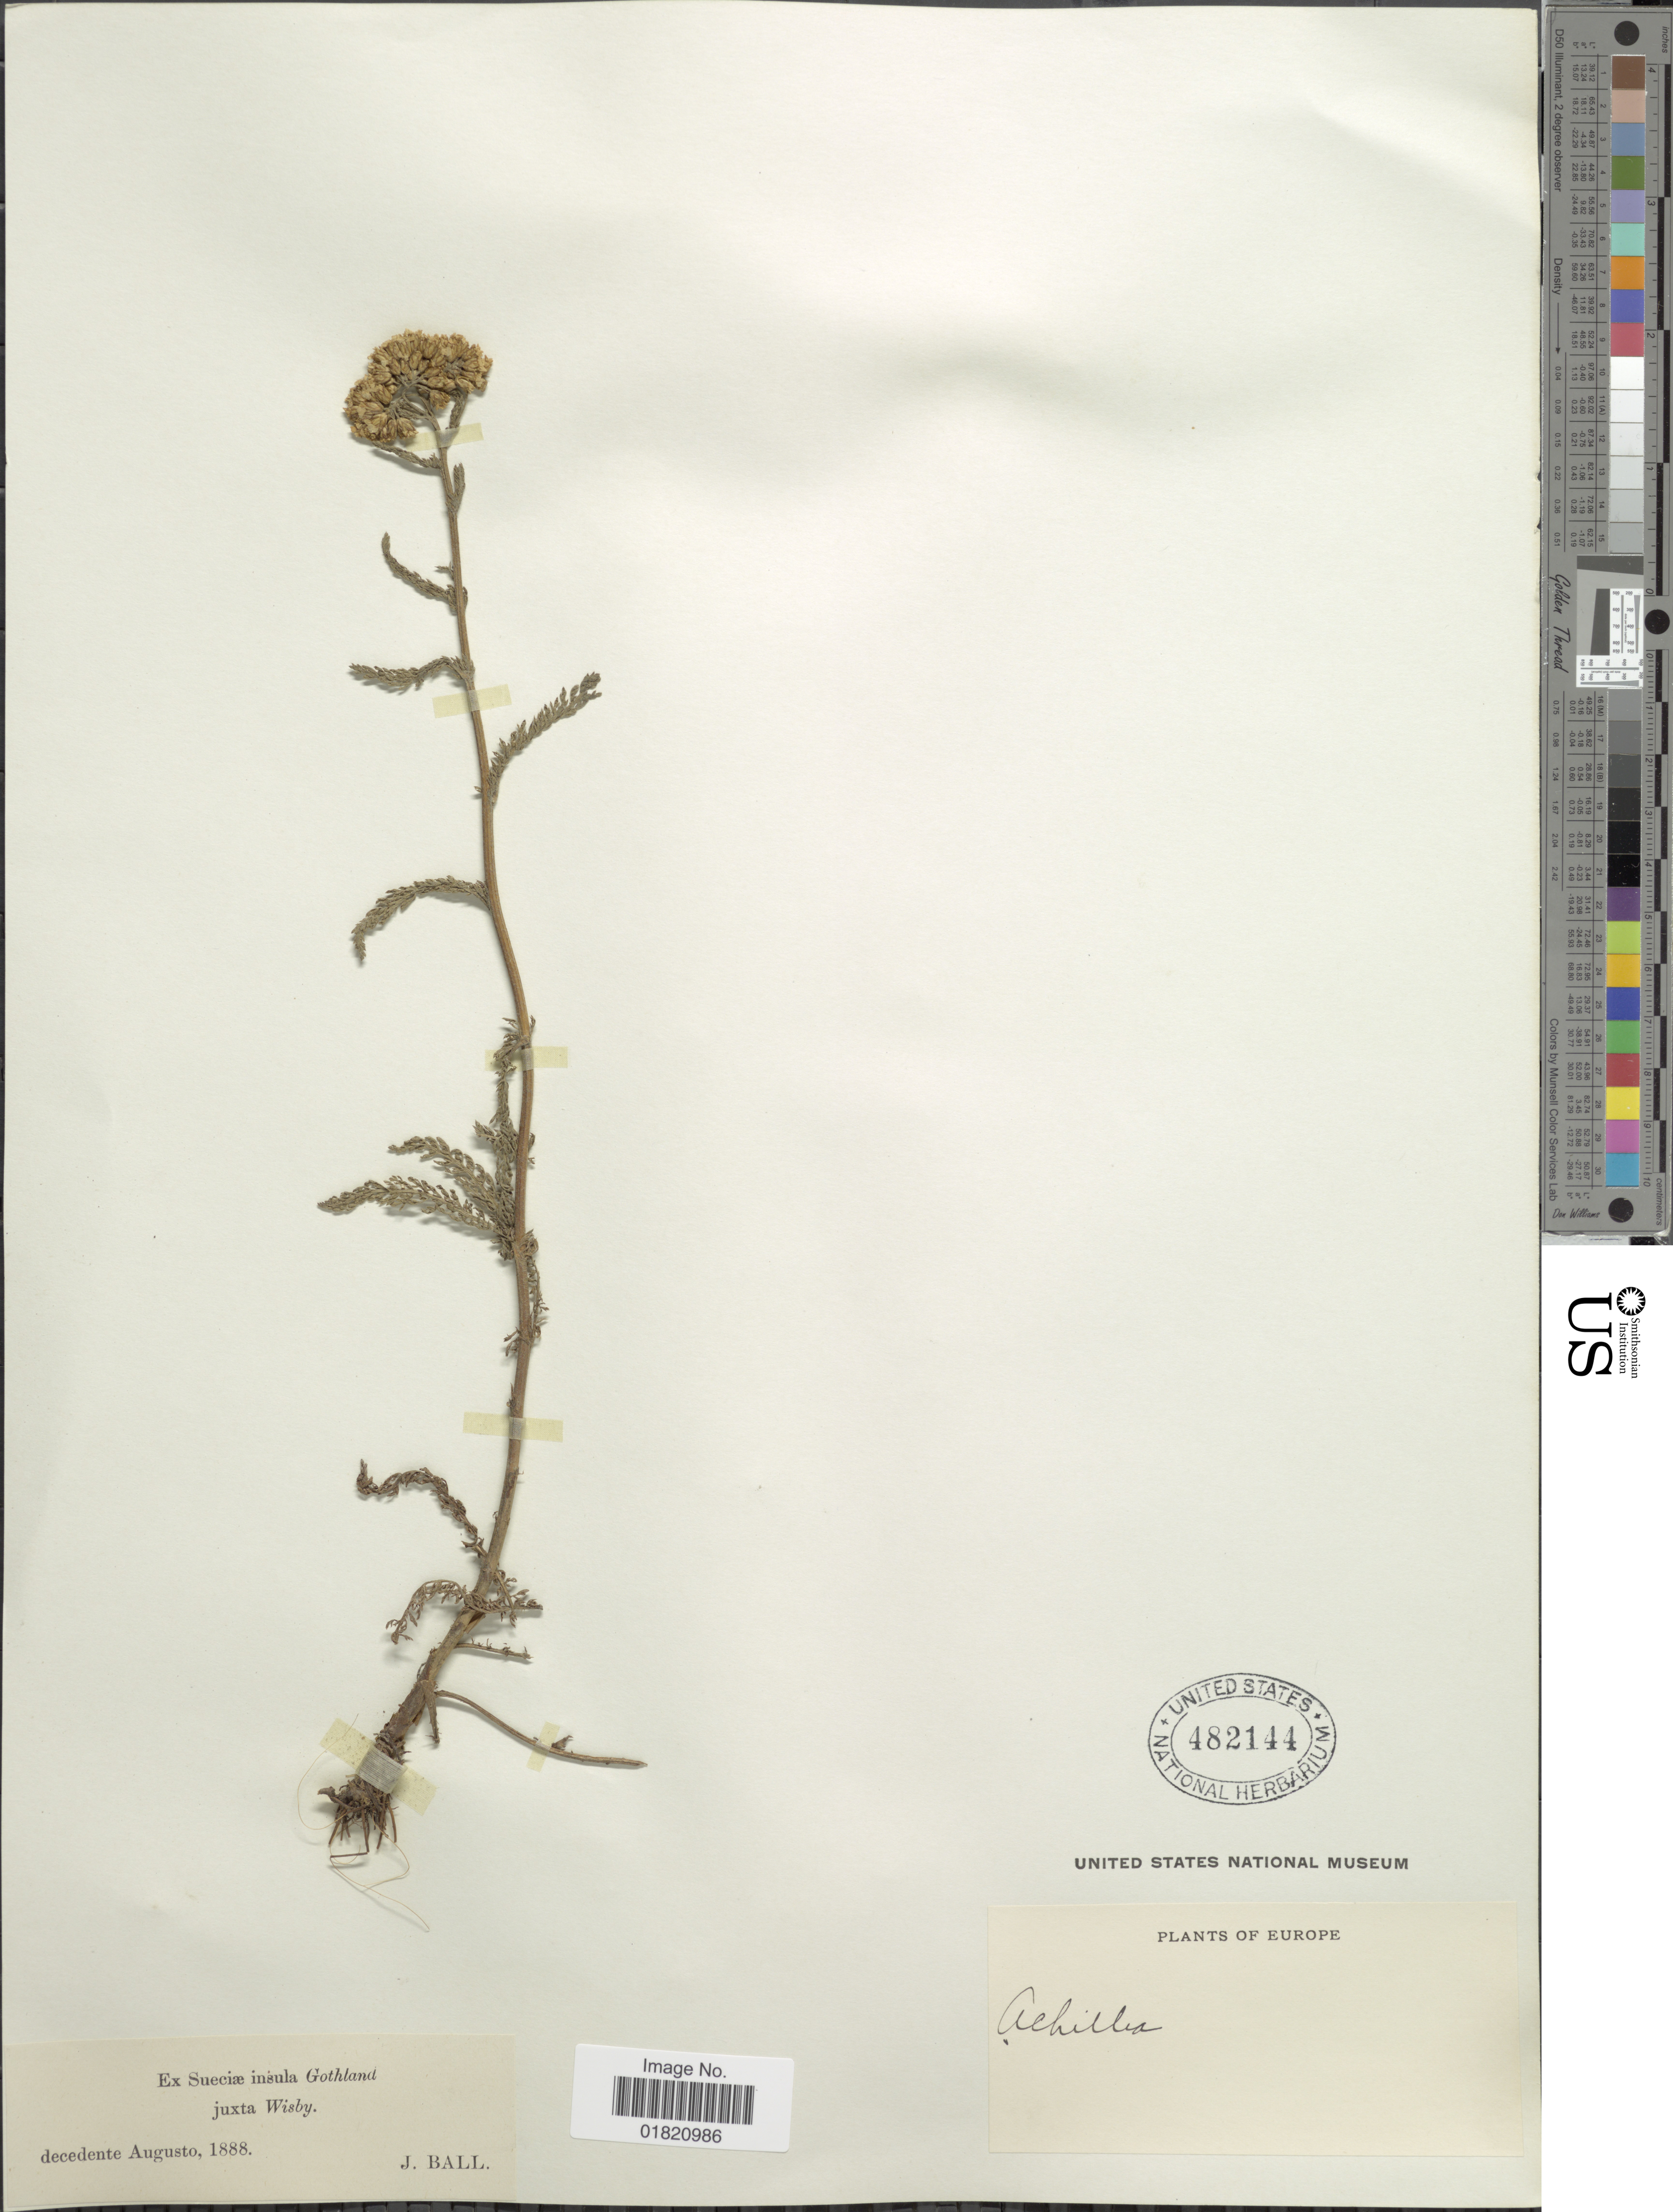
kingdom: Plantae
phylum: Tracheophyta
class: Magnoliopsida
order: Asterales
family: Asteraceae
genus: Achillea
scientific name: Achillea sp.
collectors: J. Ball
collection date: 1888-08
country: Sweden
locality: Ex Sueciae insula Gothland juxta Wisby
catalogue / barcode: US 482144